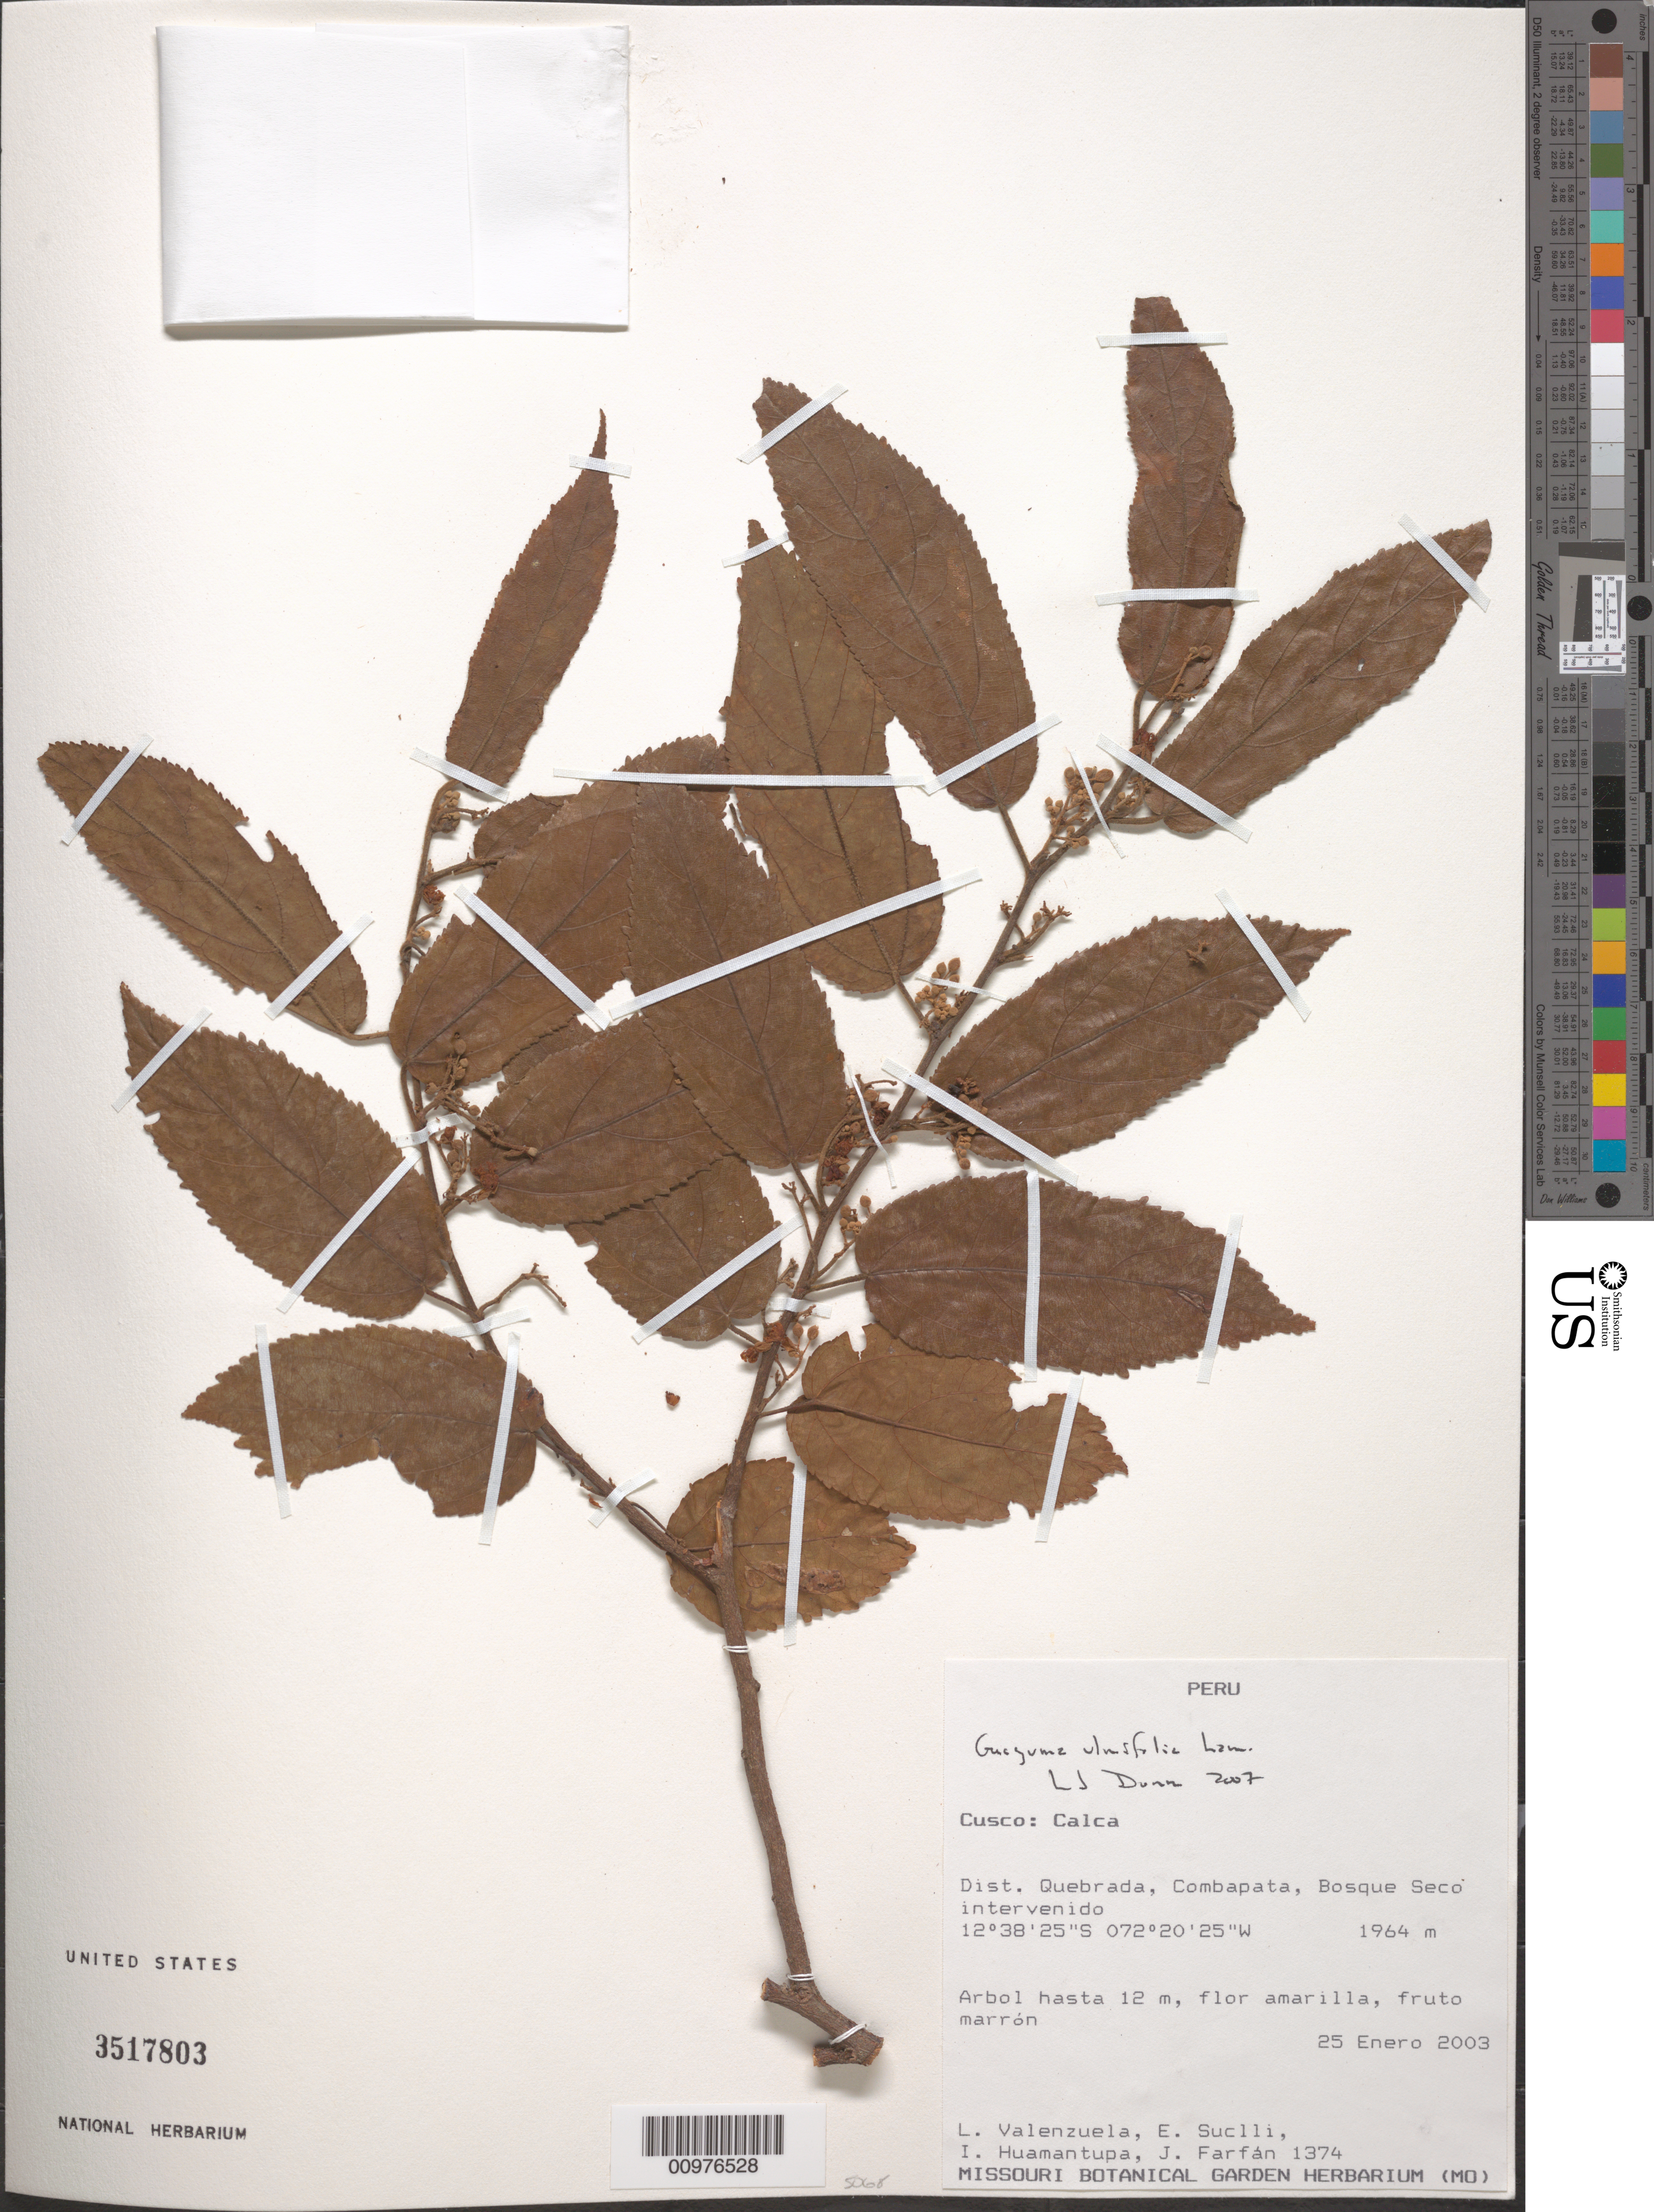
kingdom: Plantae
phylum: Tracheophyta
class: Magnoliopsida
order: Malvales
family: Malvaceae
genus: Guazuma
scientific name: Guazuma ulmifolia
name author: Lam.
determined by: Dorr, L. J., (BOT), Smithsonian Institution - National Museum of Natural History (UNITED STATES)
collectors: L. Valenzuela & et al.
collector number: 1374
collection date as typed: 25 Jan 2003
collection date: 2003-01-25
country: Peru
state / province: Cusco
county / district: Calca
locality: Quebrada, Combapata.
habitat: Bosque seco intervenido.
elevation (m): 1964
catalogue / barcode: US 3517803